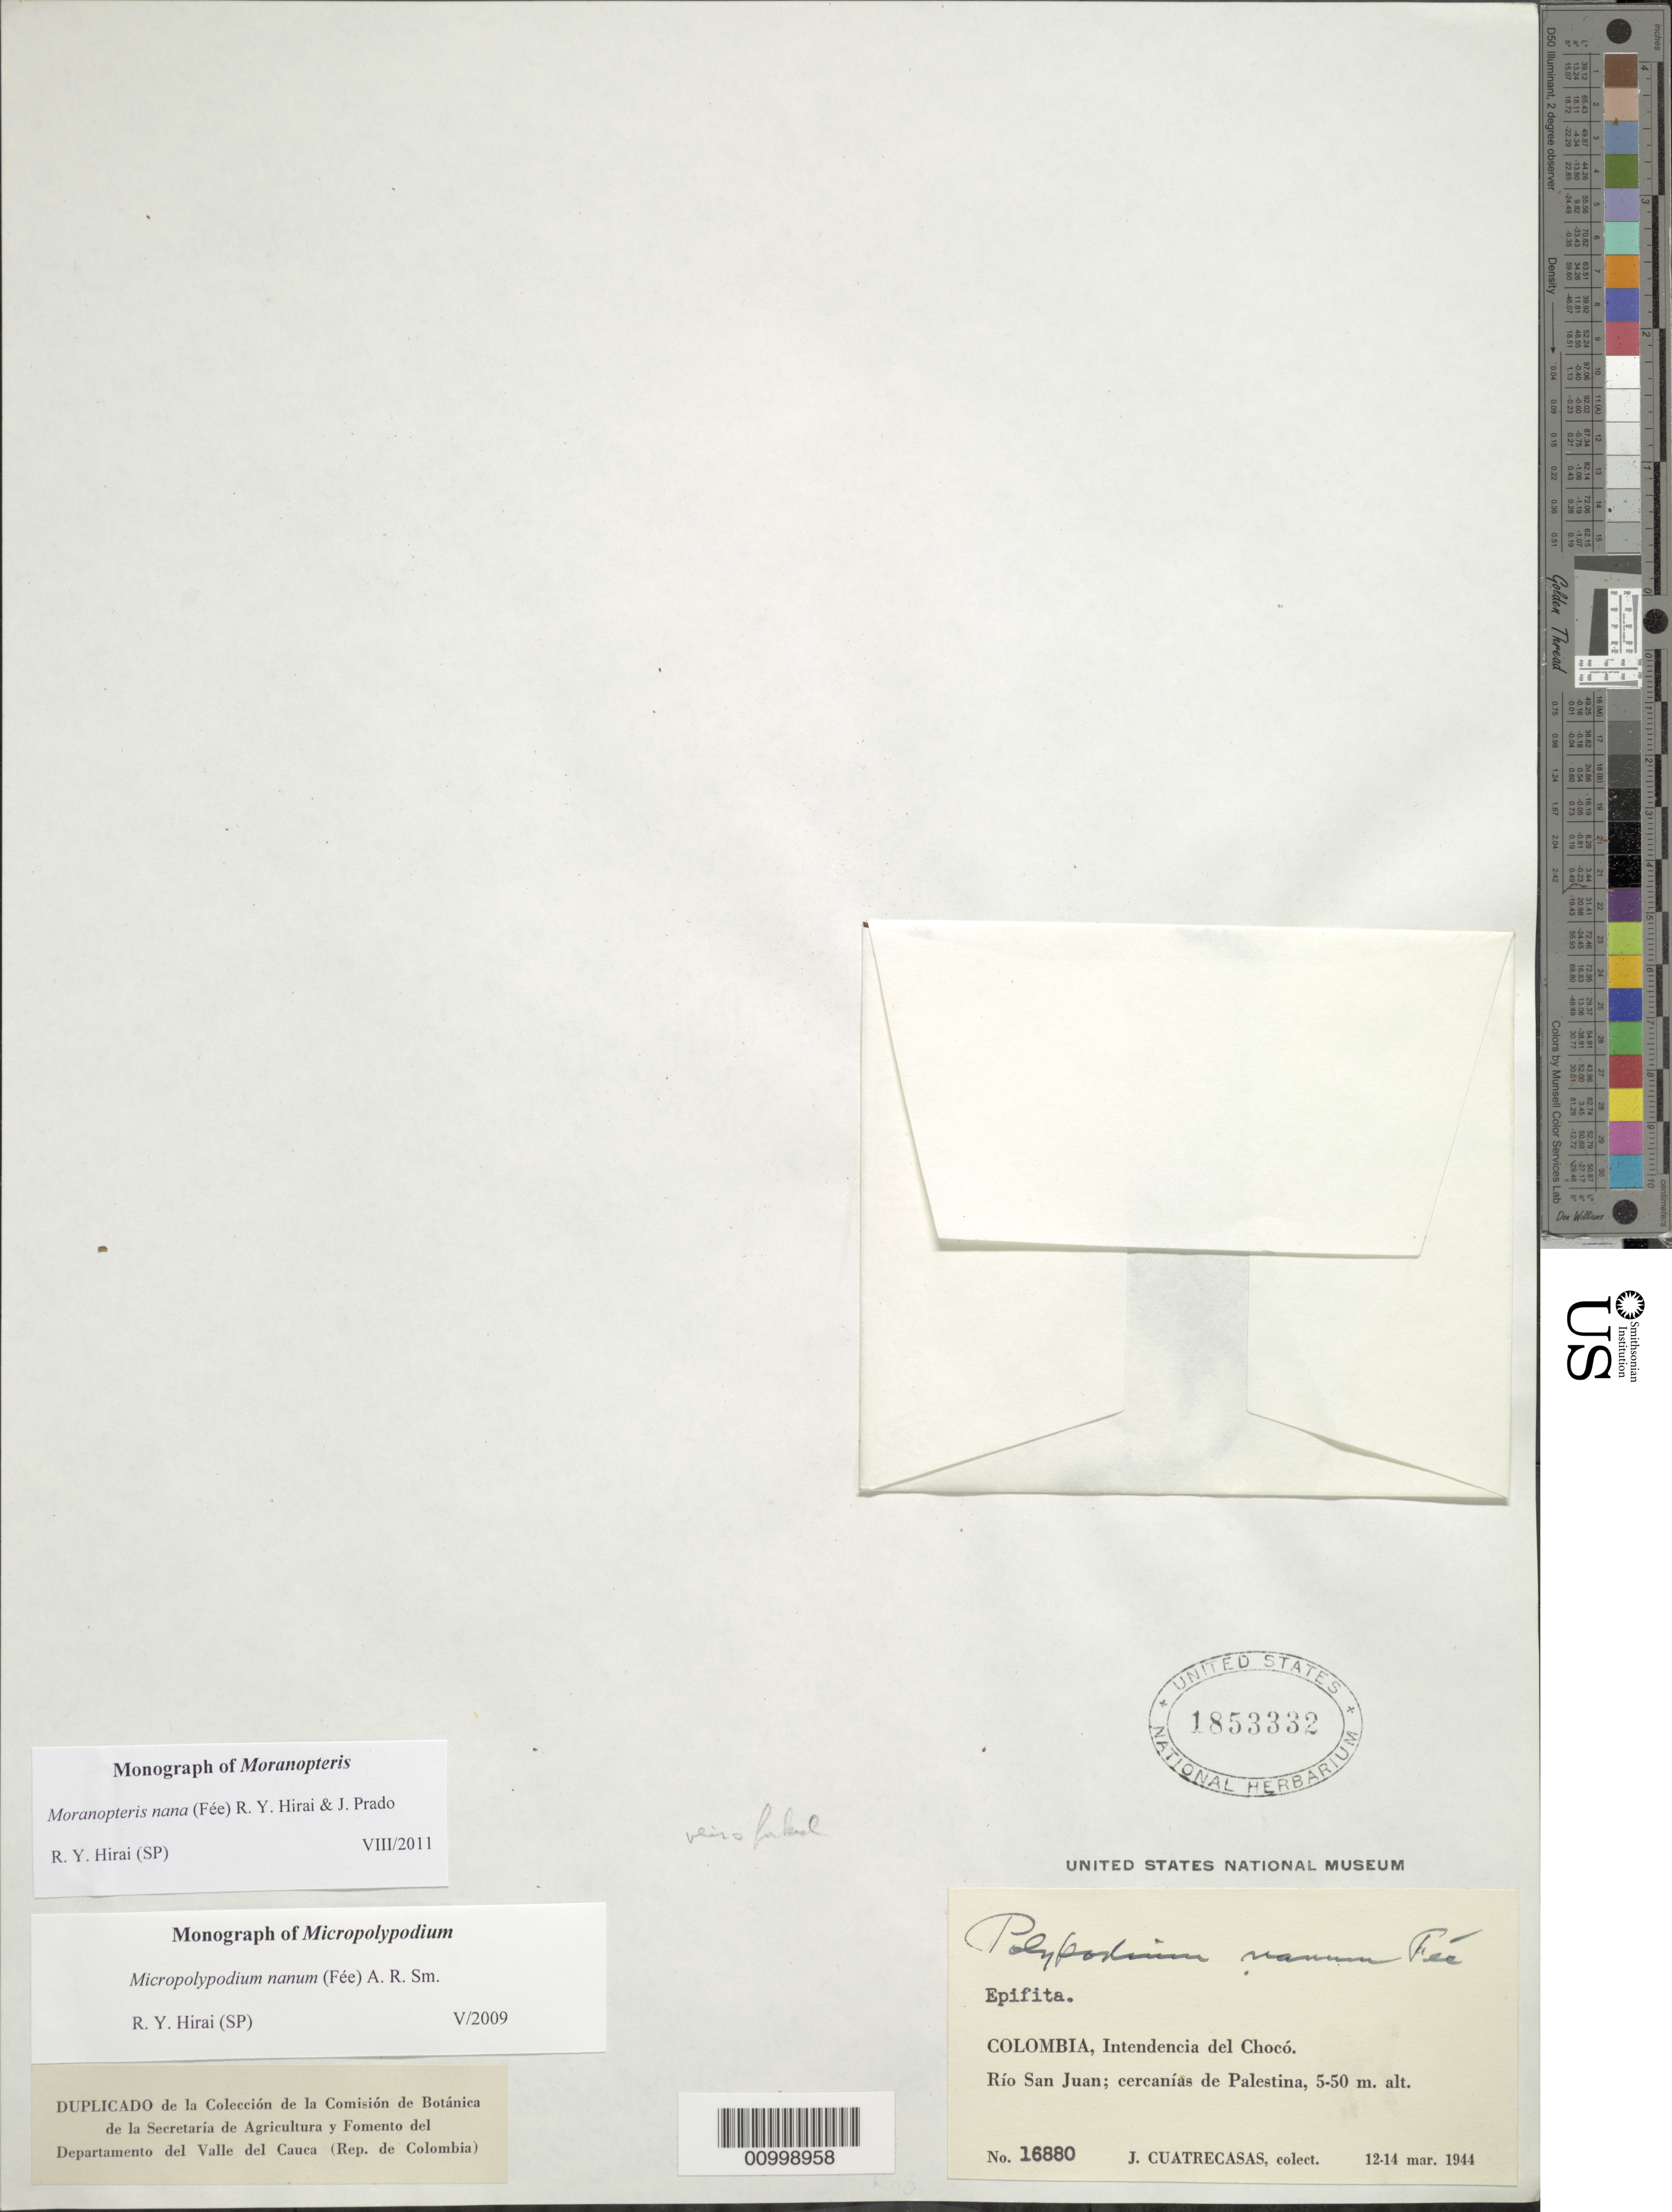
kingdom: Plantae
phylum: Tracheophyta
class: Polypodiopsida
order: Polypodiales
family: Polypodiaceae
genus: Moranopteris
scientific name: Moranopteris nana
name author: (Fée) R. Y. Hirai & J. Prado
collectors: J. Cuatrecasas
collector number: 16880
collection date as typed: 12-14 March 1944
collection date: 1944-03-12/1944-03-14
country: Colombia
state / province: Chocó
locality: Rio San Juan: cercanias de Palestina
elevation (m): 5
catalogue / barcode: US 1853332